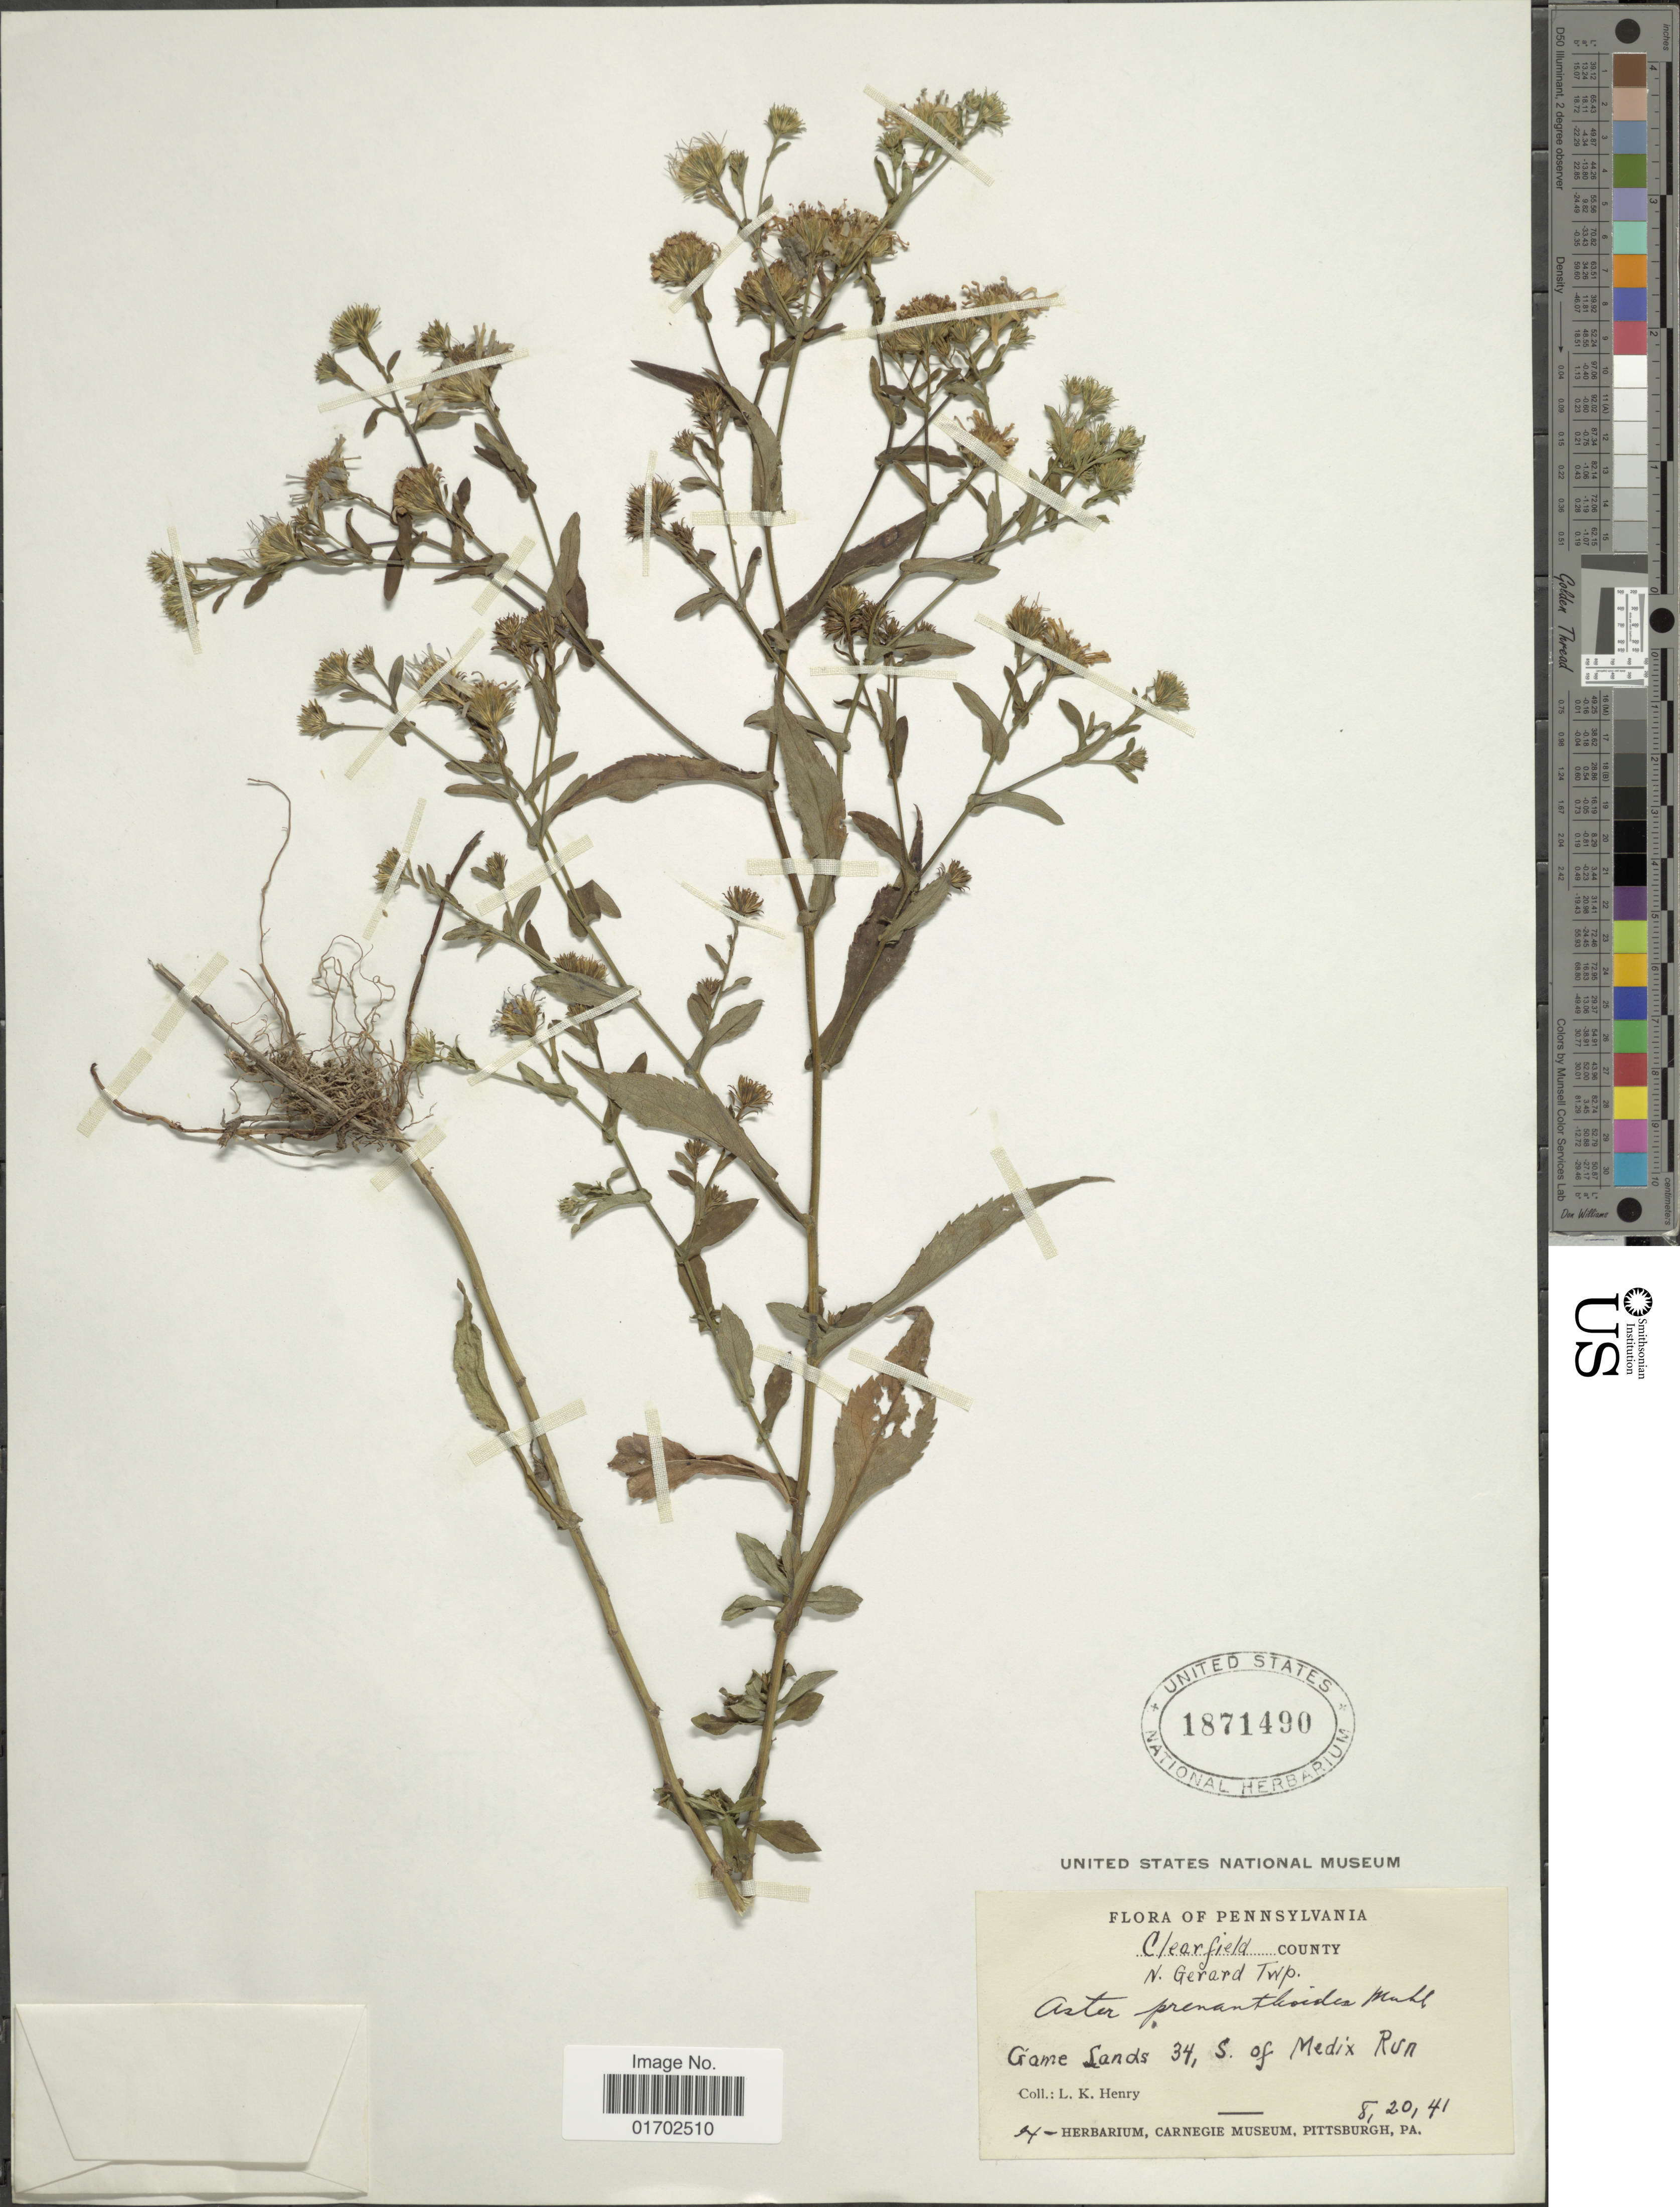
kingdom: Plantae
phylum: Tracheophyta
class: Magnoliopsida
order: Asterales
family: Asteraceae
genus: Symphyotrichum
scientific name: Symphyotrichum prenanthoides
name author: (Muhl. ex Willd.) G.L. Nesom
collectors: L. K. Henry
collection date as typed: Transcribed d/m/y: 20/8/41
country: United States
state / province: Pennsylvania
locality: Pennsylvania. Clearfield County. N. Gerard Twp. Game lands 34, S. of Medix Run.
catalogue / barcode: US 1871490